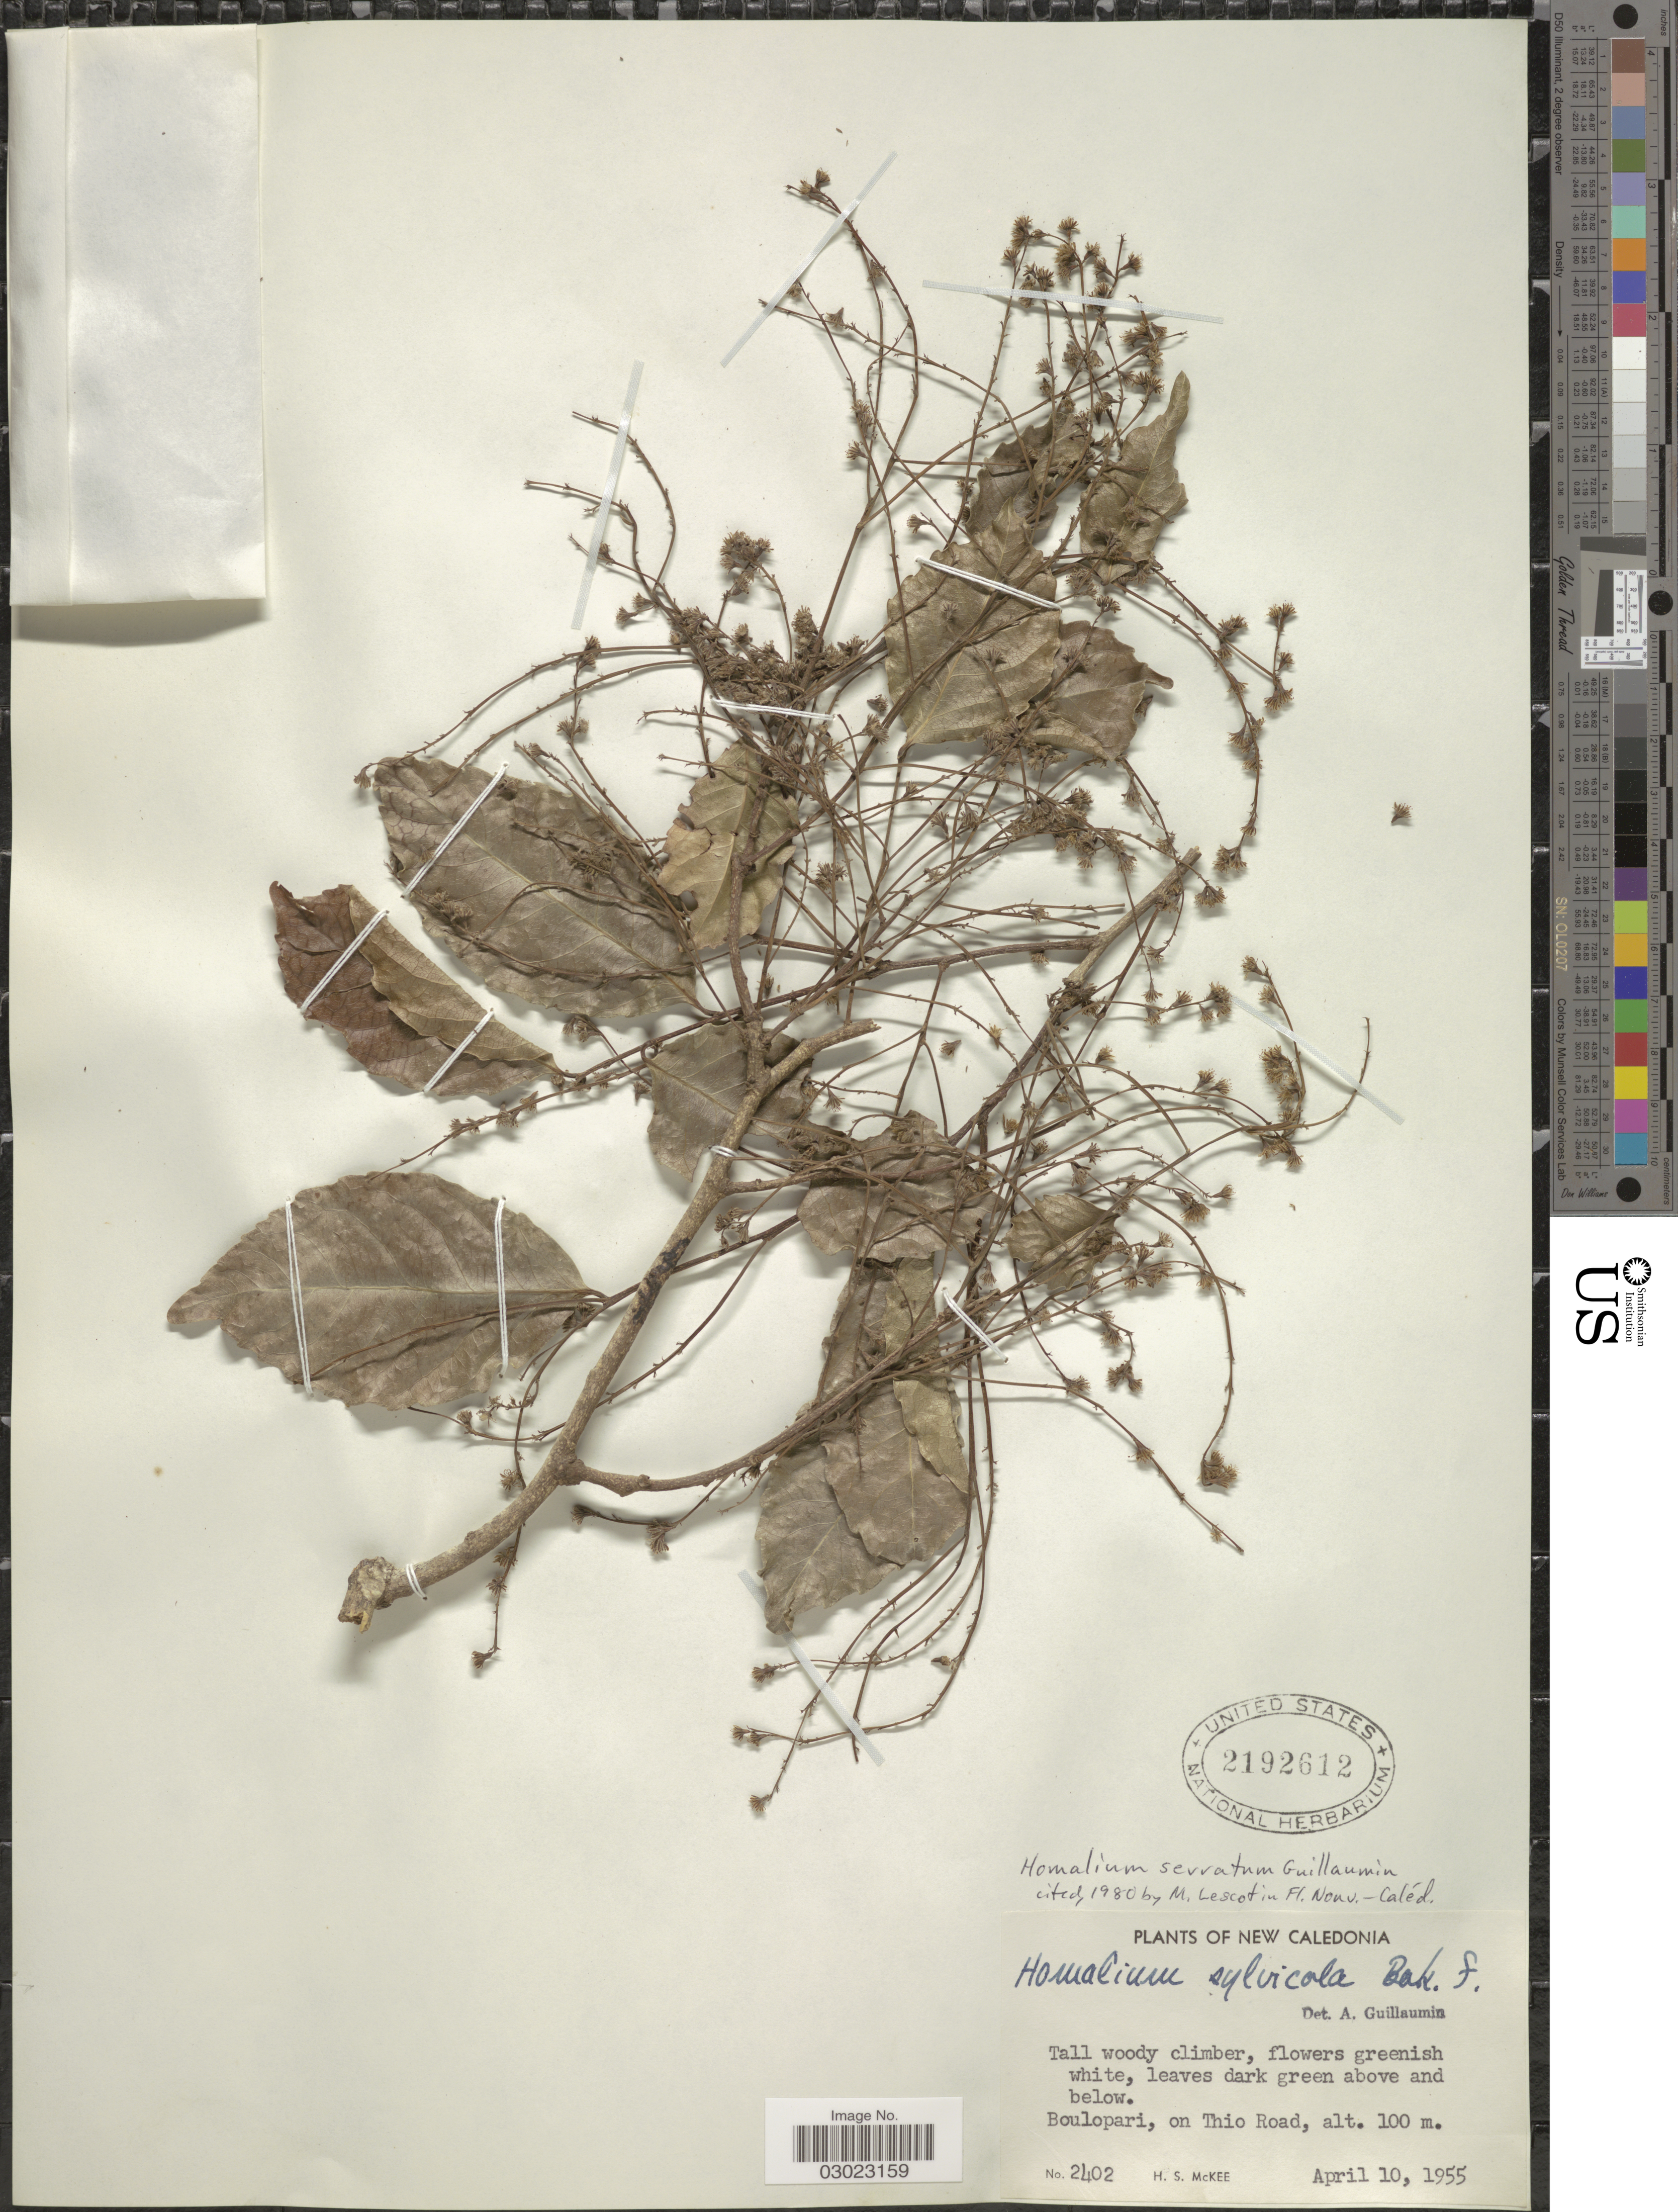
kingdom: Plantae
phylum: Tracheophyta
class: Magnoliopsida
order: Malpighiales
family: Salicaceae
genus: Homalium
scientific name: Homalium serratum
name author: Guillaumin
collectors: H. S. McKee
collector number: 2402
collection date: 1955-04-10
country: New Caledonia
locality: Boulopari, on Thio Road.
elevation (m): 100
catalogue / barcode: US 2192612